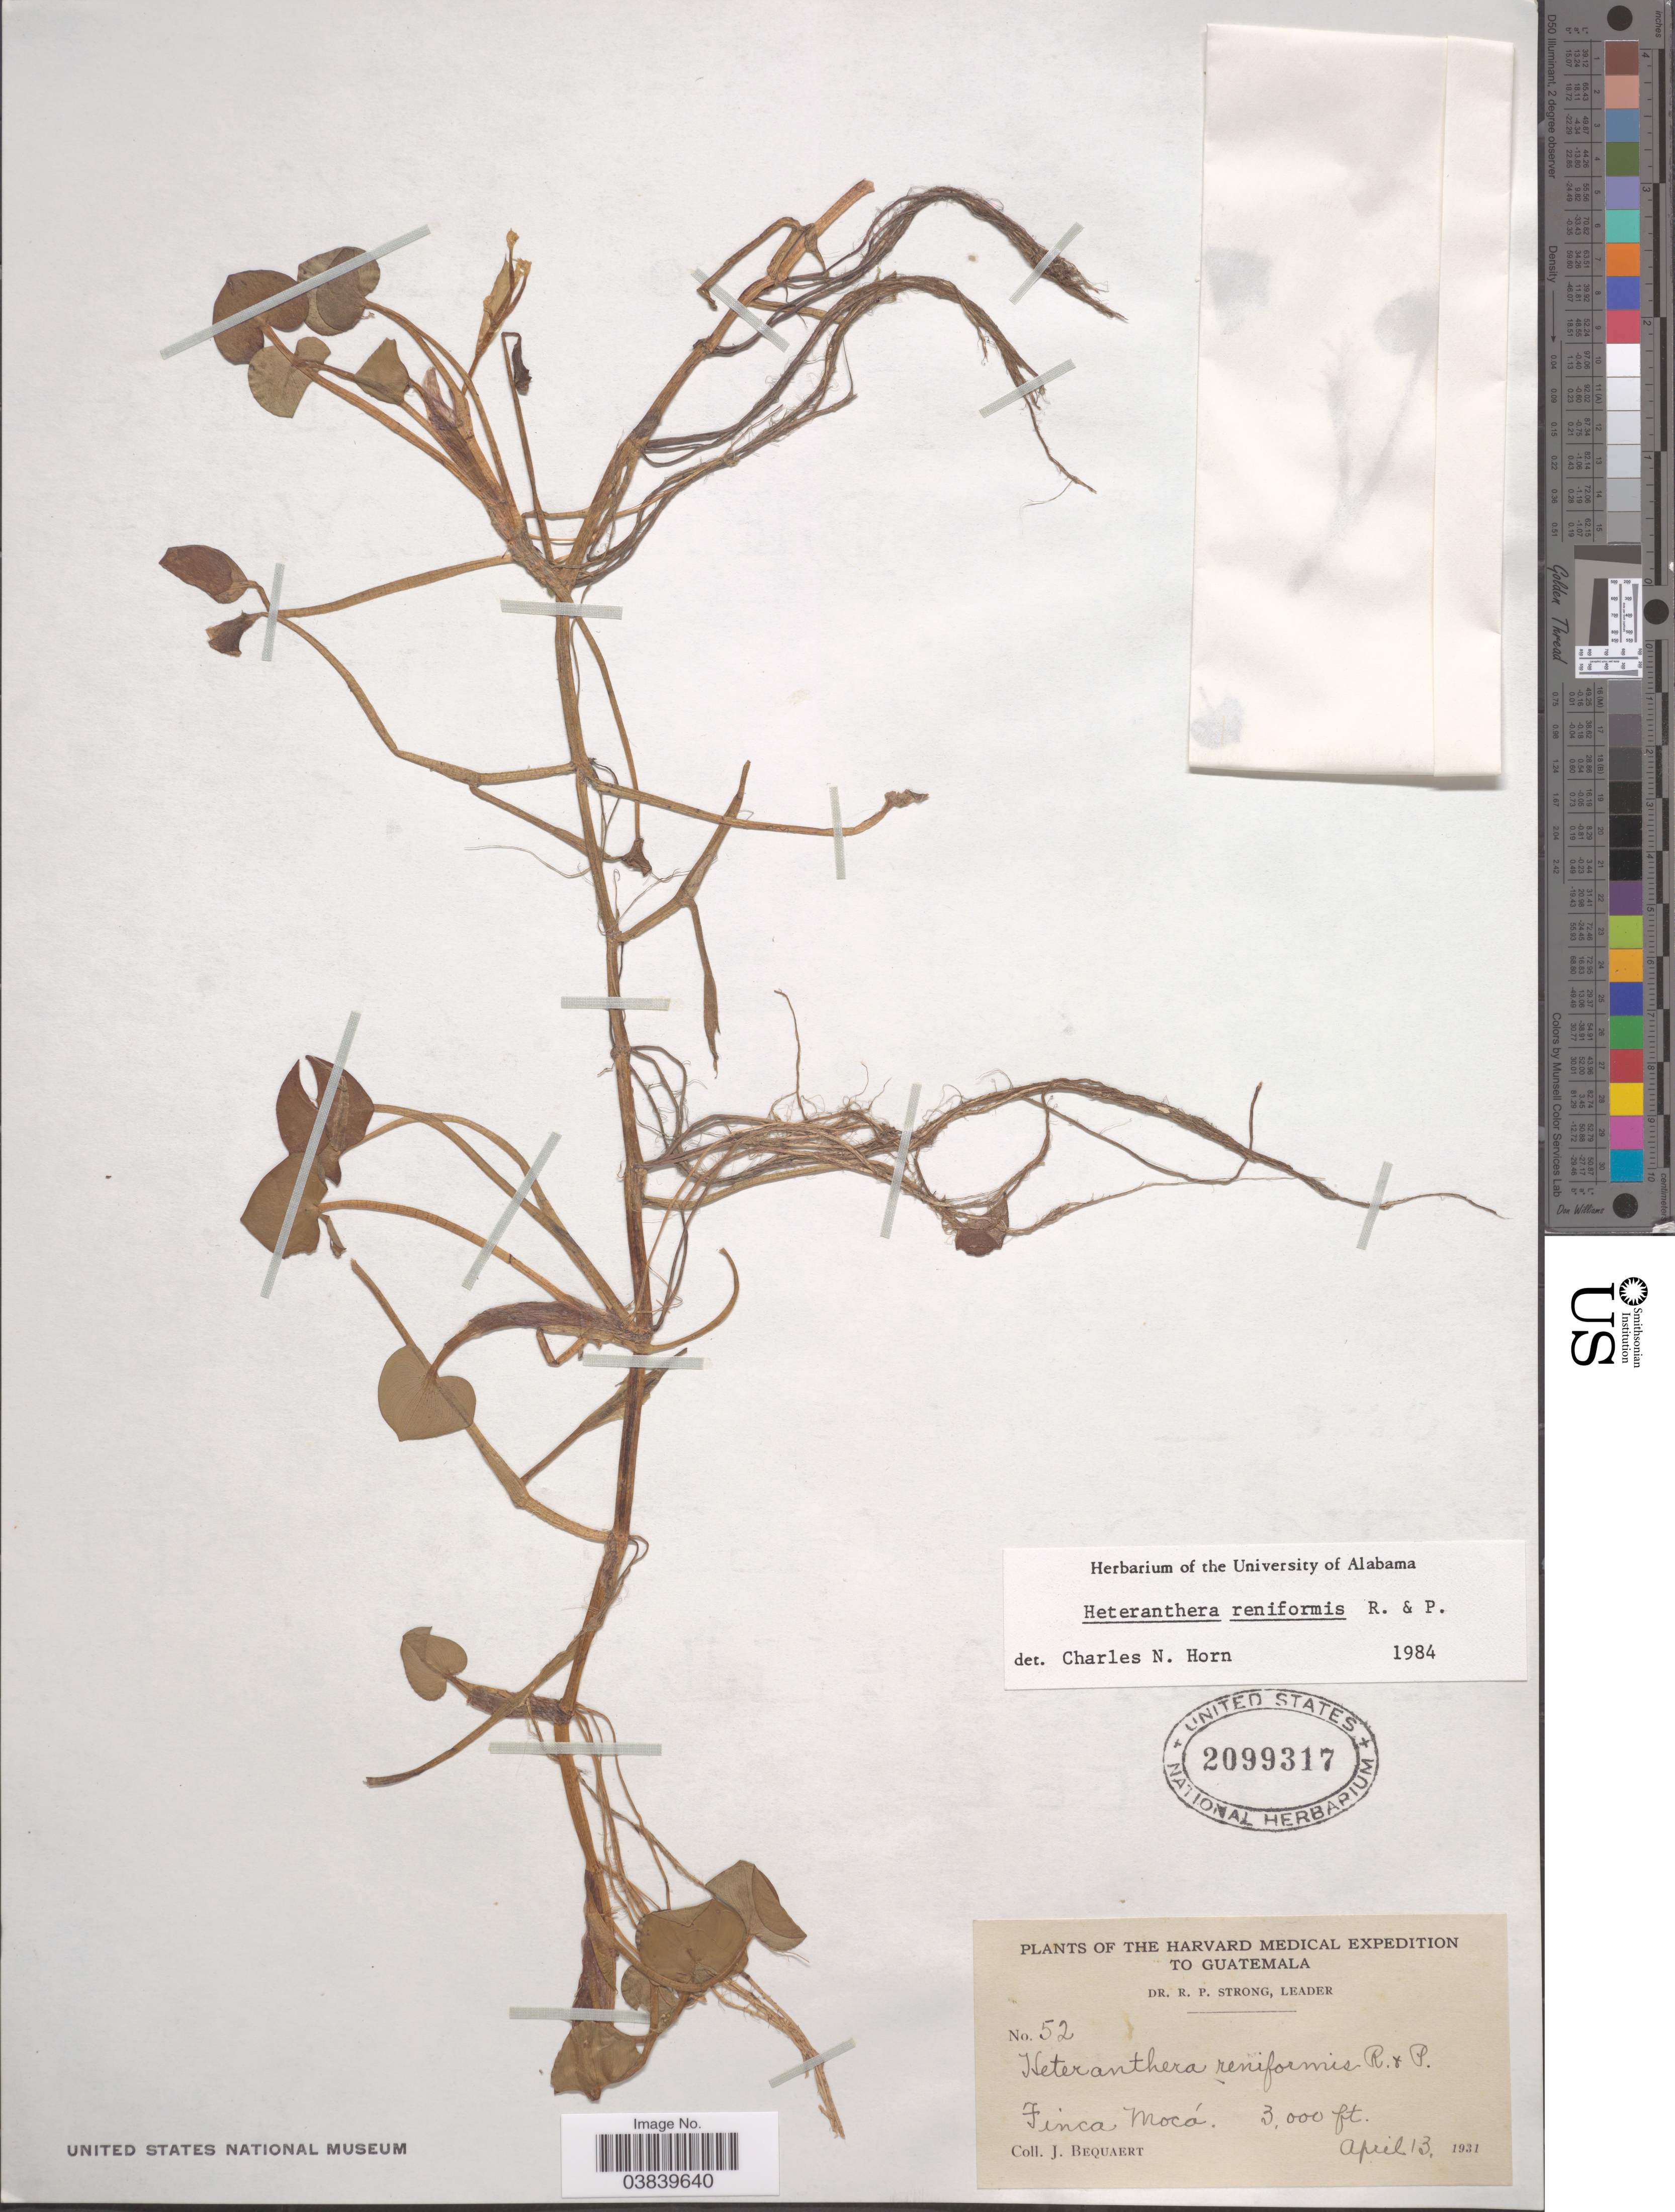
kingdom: Plantae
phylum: Tracheophyta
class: Liliopsida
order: Commelinales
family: Pontederiaceae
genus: Heteranthera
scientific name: Heteranthera reniformis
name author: Ruiz & Pav.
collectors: J. Bequaert & R. Strong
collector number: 52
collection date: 1931-04-13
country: Guatemala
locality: Finca Mocá.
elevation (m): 914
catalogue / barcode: US 2099317